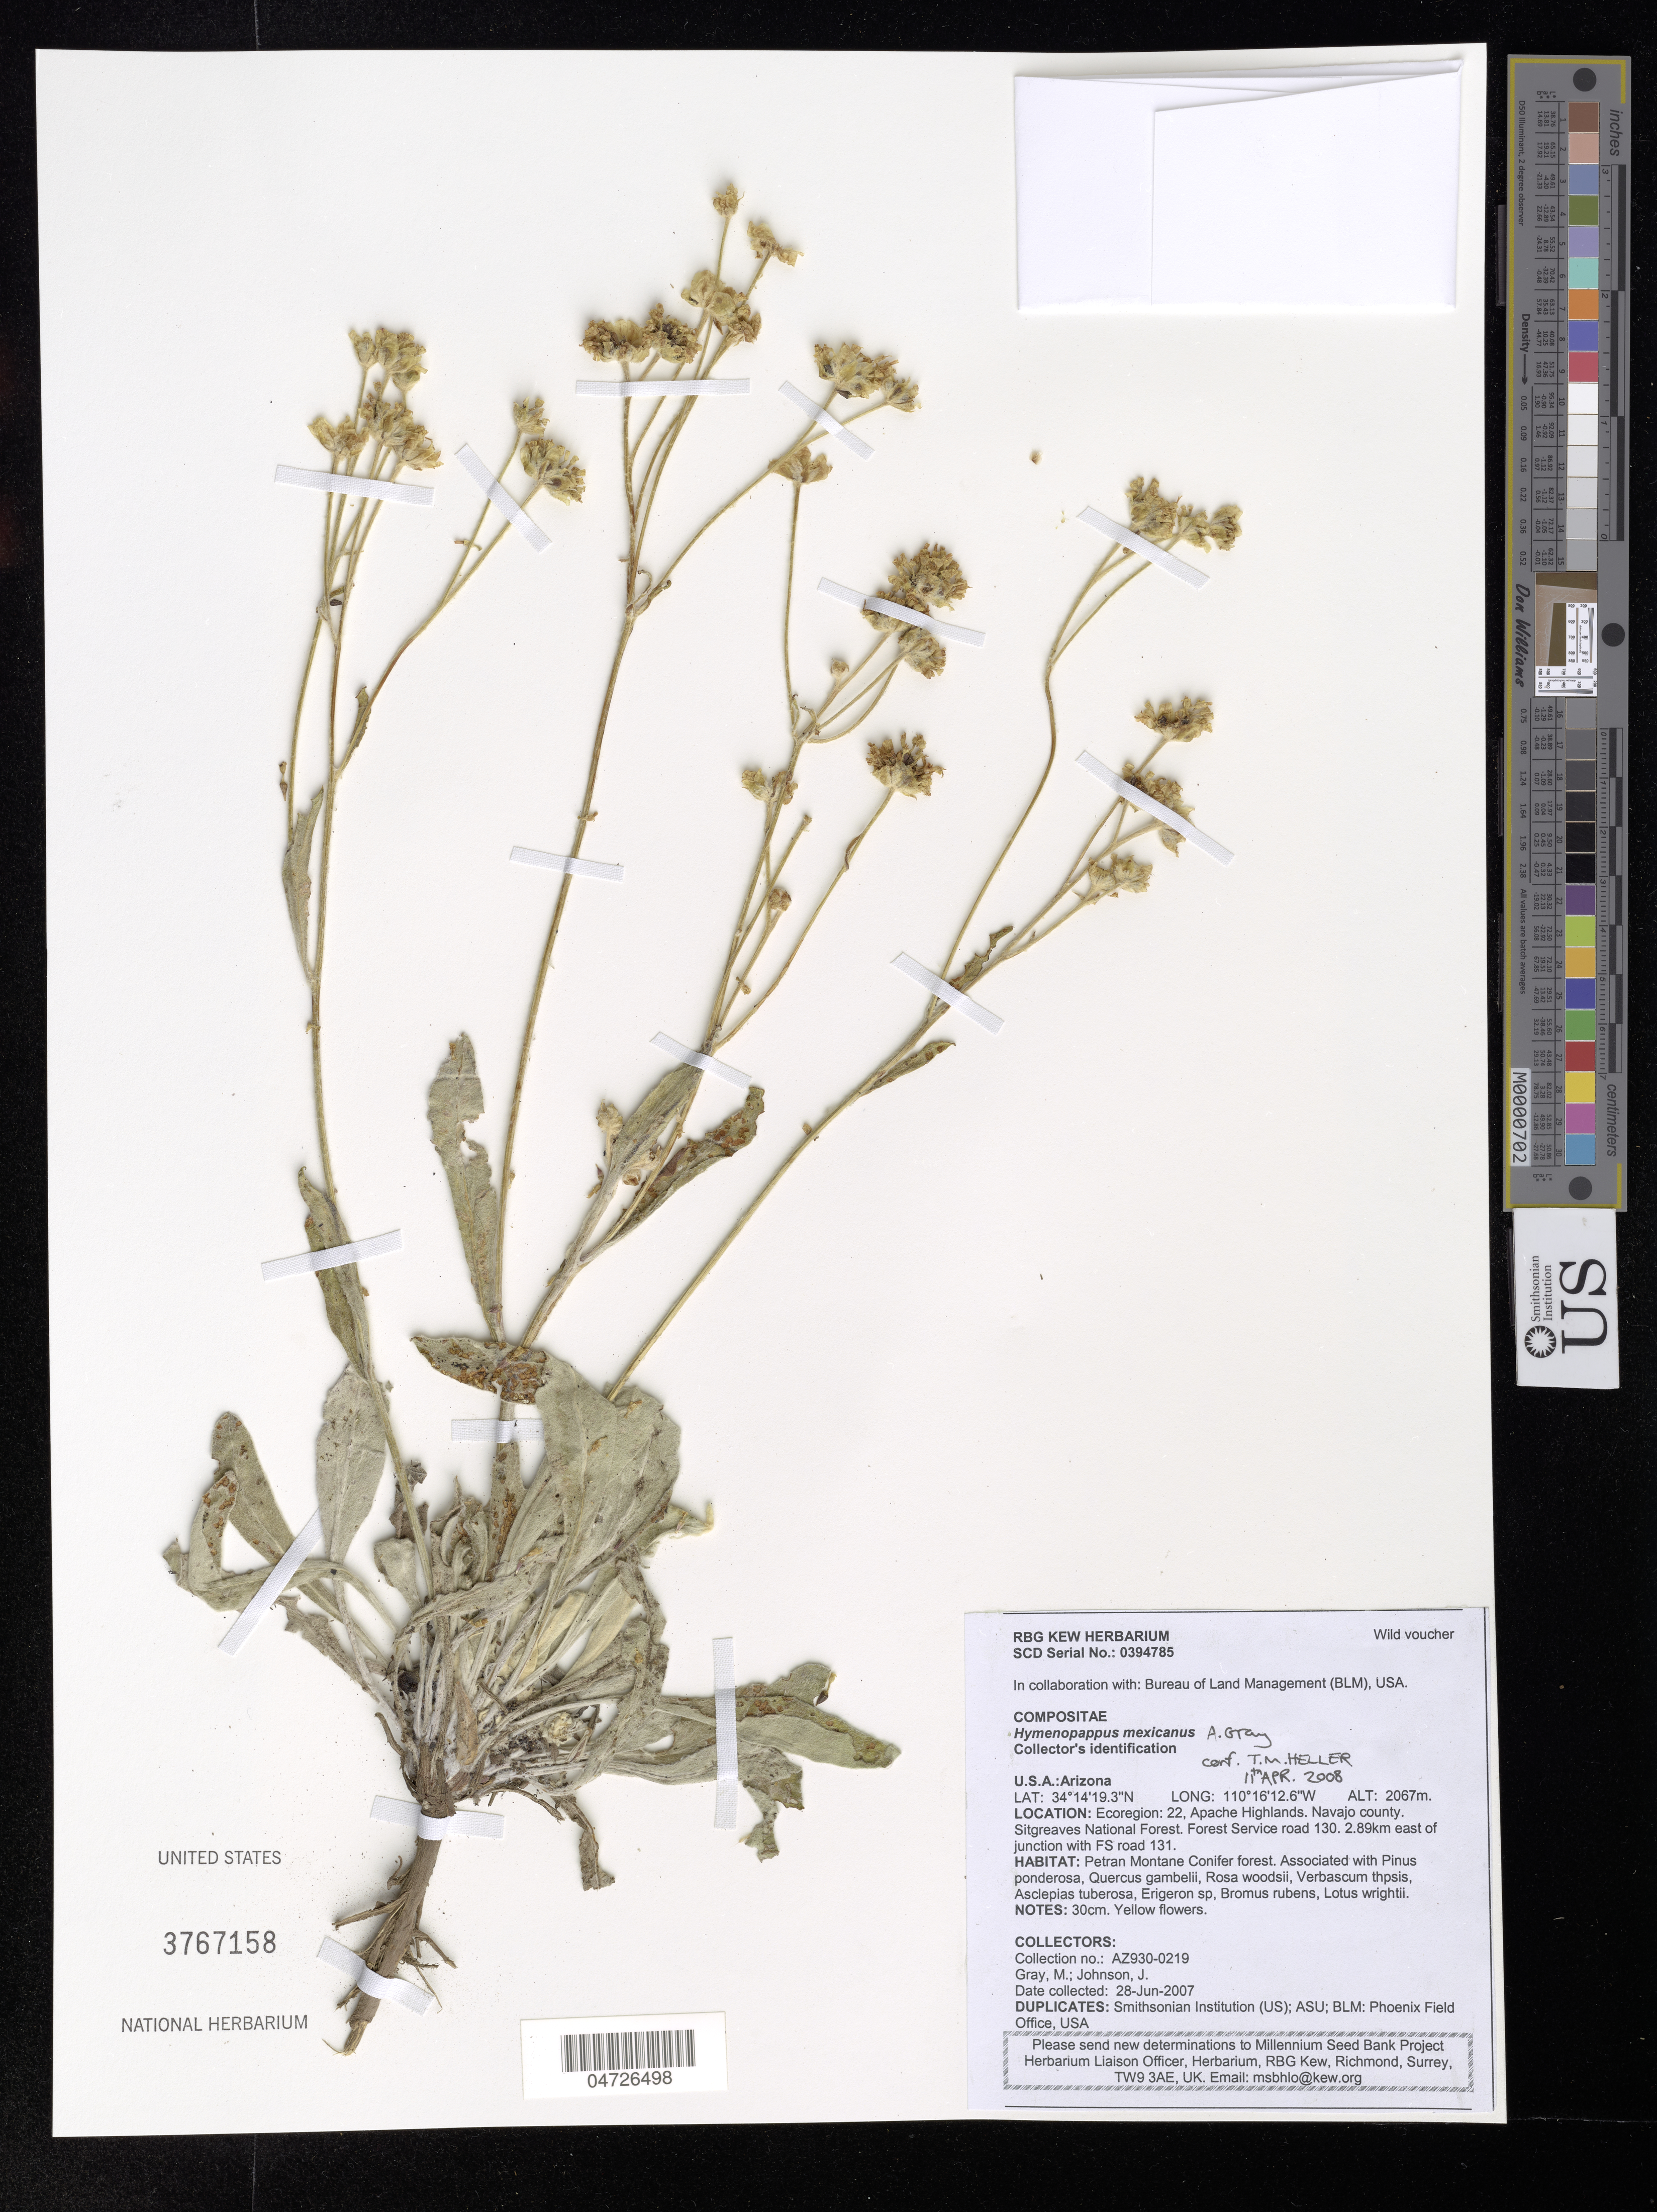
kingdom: Plantae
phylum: Tracheophyta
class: Magnoliopsida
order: Asterales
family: Asteraceae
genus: Hymenopappus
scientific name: Hymenopappus mexicanus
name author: A. Gray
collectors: M. Gray & J. Johnson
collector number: AZ930-0219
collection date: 2007-06-28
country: United States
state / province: Arizona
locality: Ecoregion: 22, Apache Highlands. Navajo county. Sitgreaves National Forest. Forest Service road 130. 2.89km east of junction with FS road 131.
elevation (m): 2067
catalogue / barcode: US 3767158